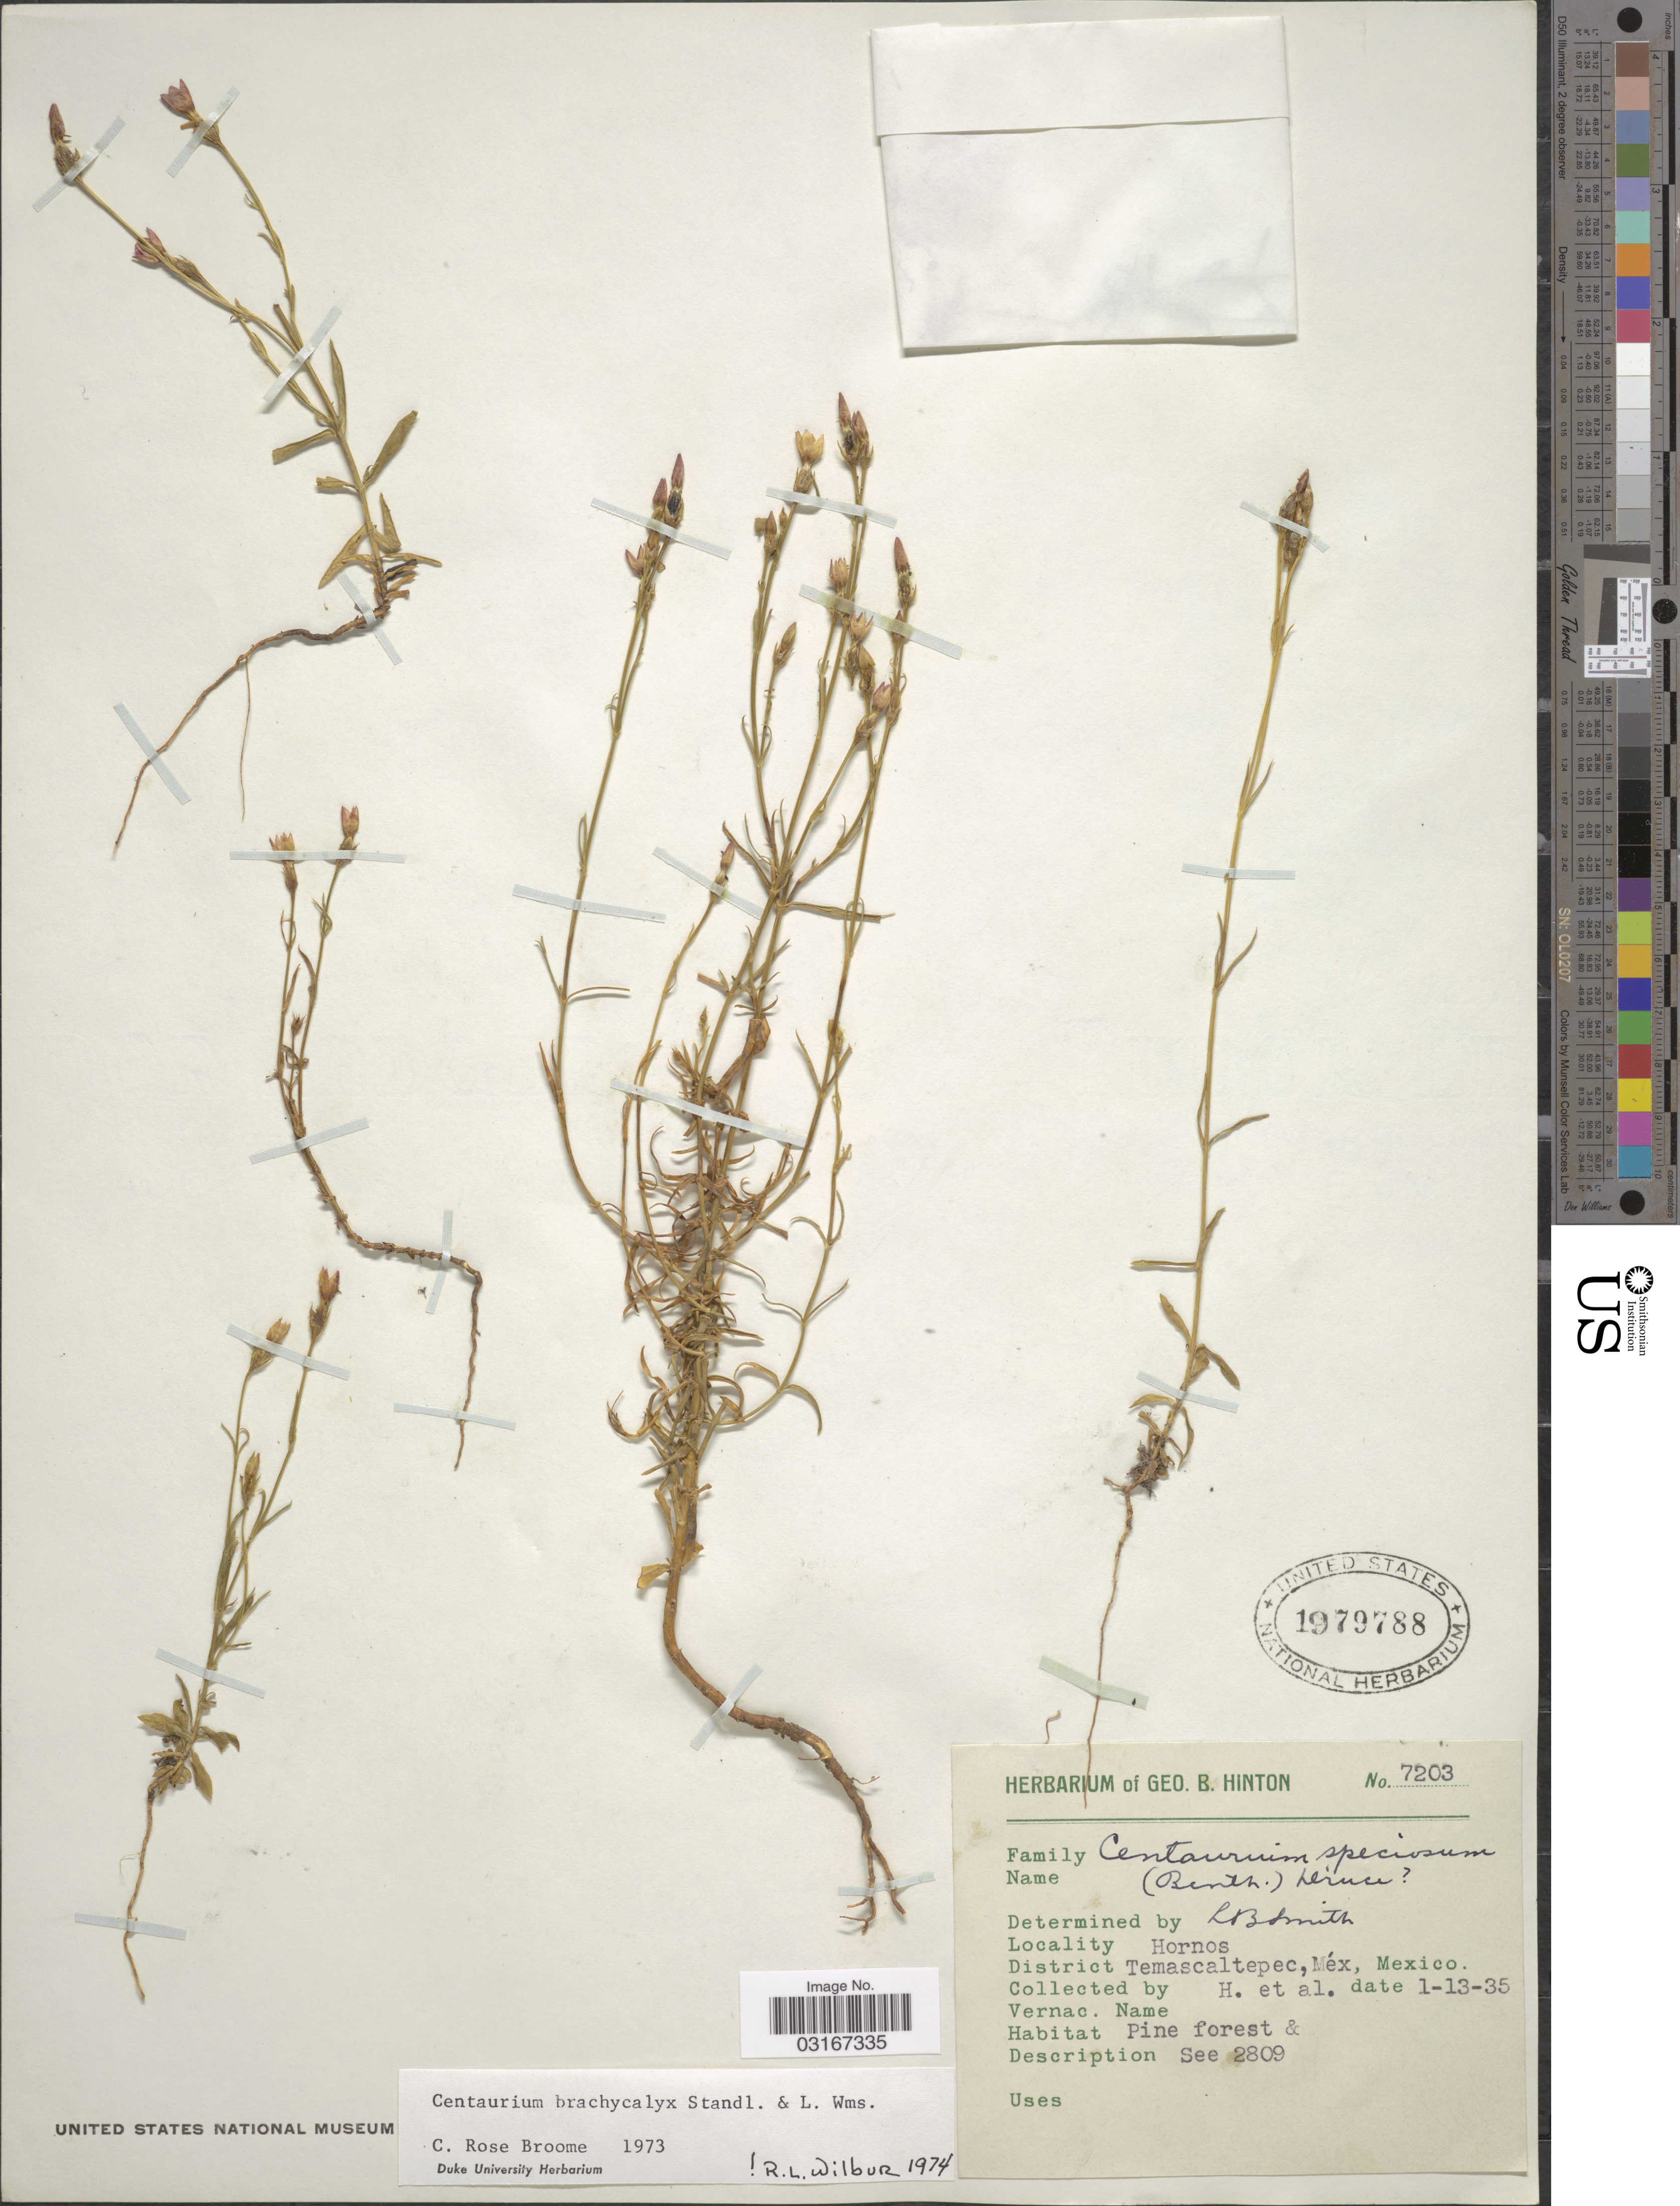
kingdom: Plantae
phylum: Tracheophyta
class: Magnoliopsida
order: Gentianales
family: Gentianaceae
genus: Centaurium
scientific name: Centaurium brachycalyx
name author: Standl. & L.O. Williams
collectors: G. B. Hinton & et al.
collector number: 7203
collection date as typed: Transcribed d/m/y: 13/1/35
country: Mexico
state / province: México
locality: Hornos, District Temascaltepec.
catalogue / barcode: US 1979788